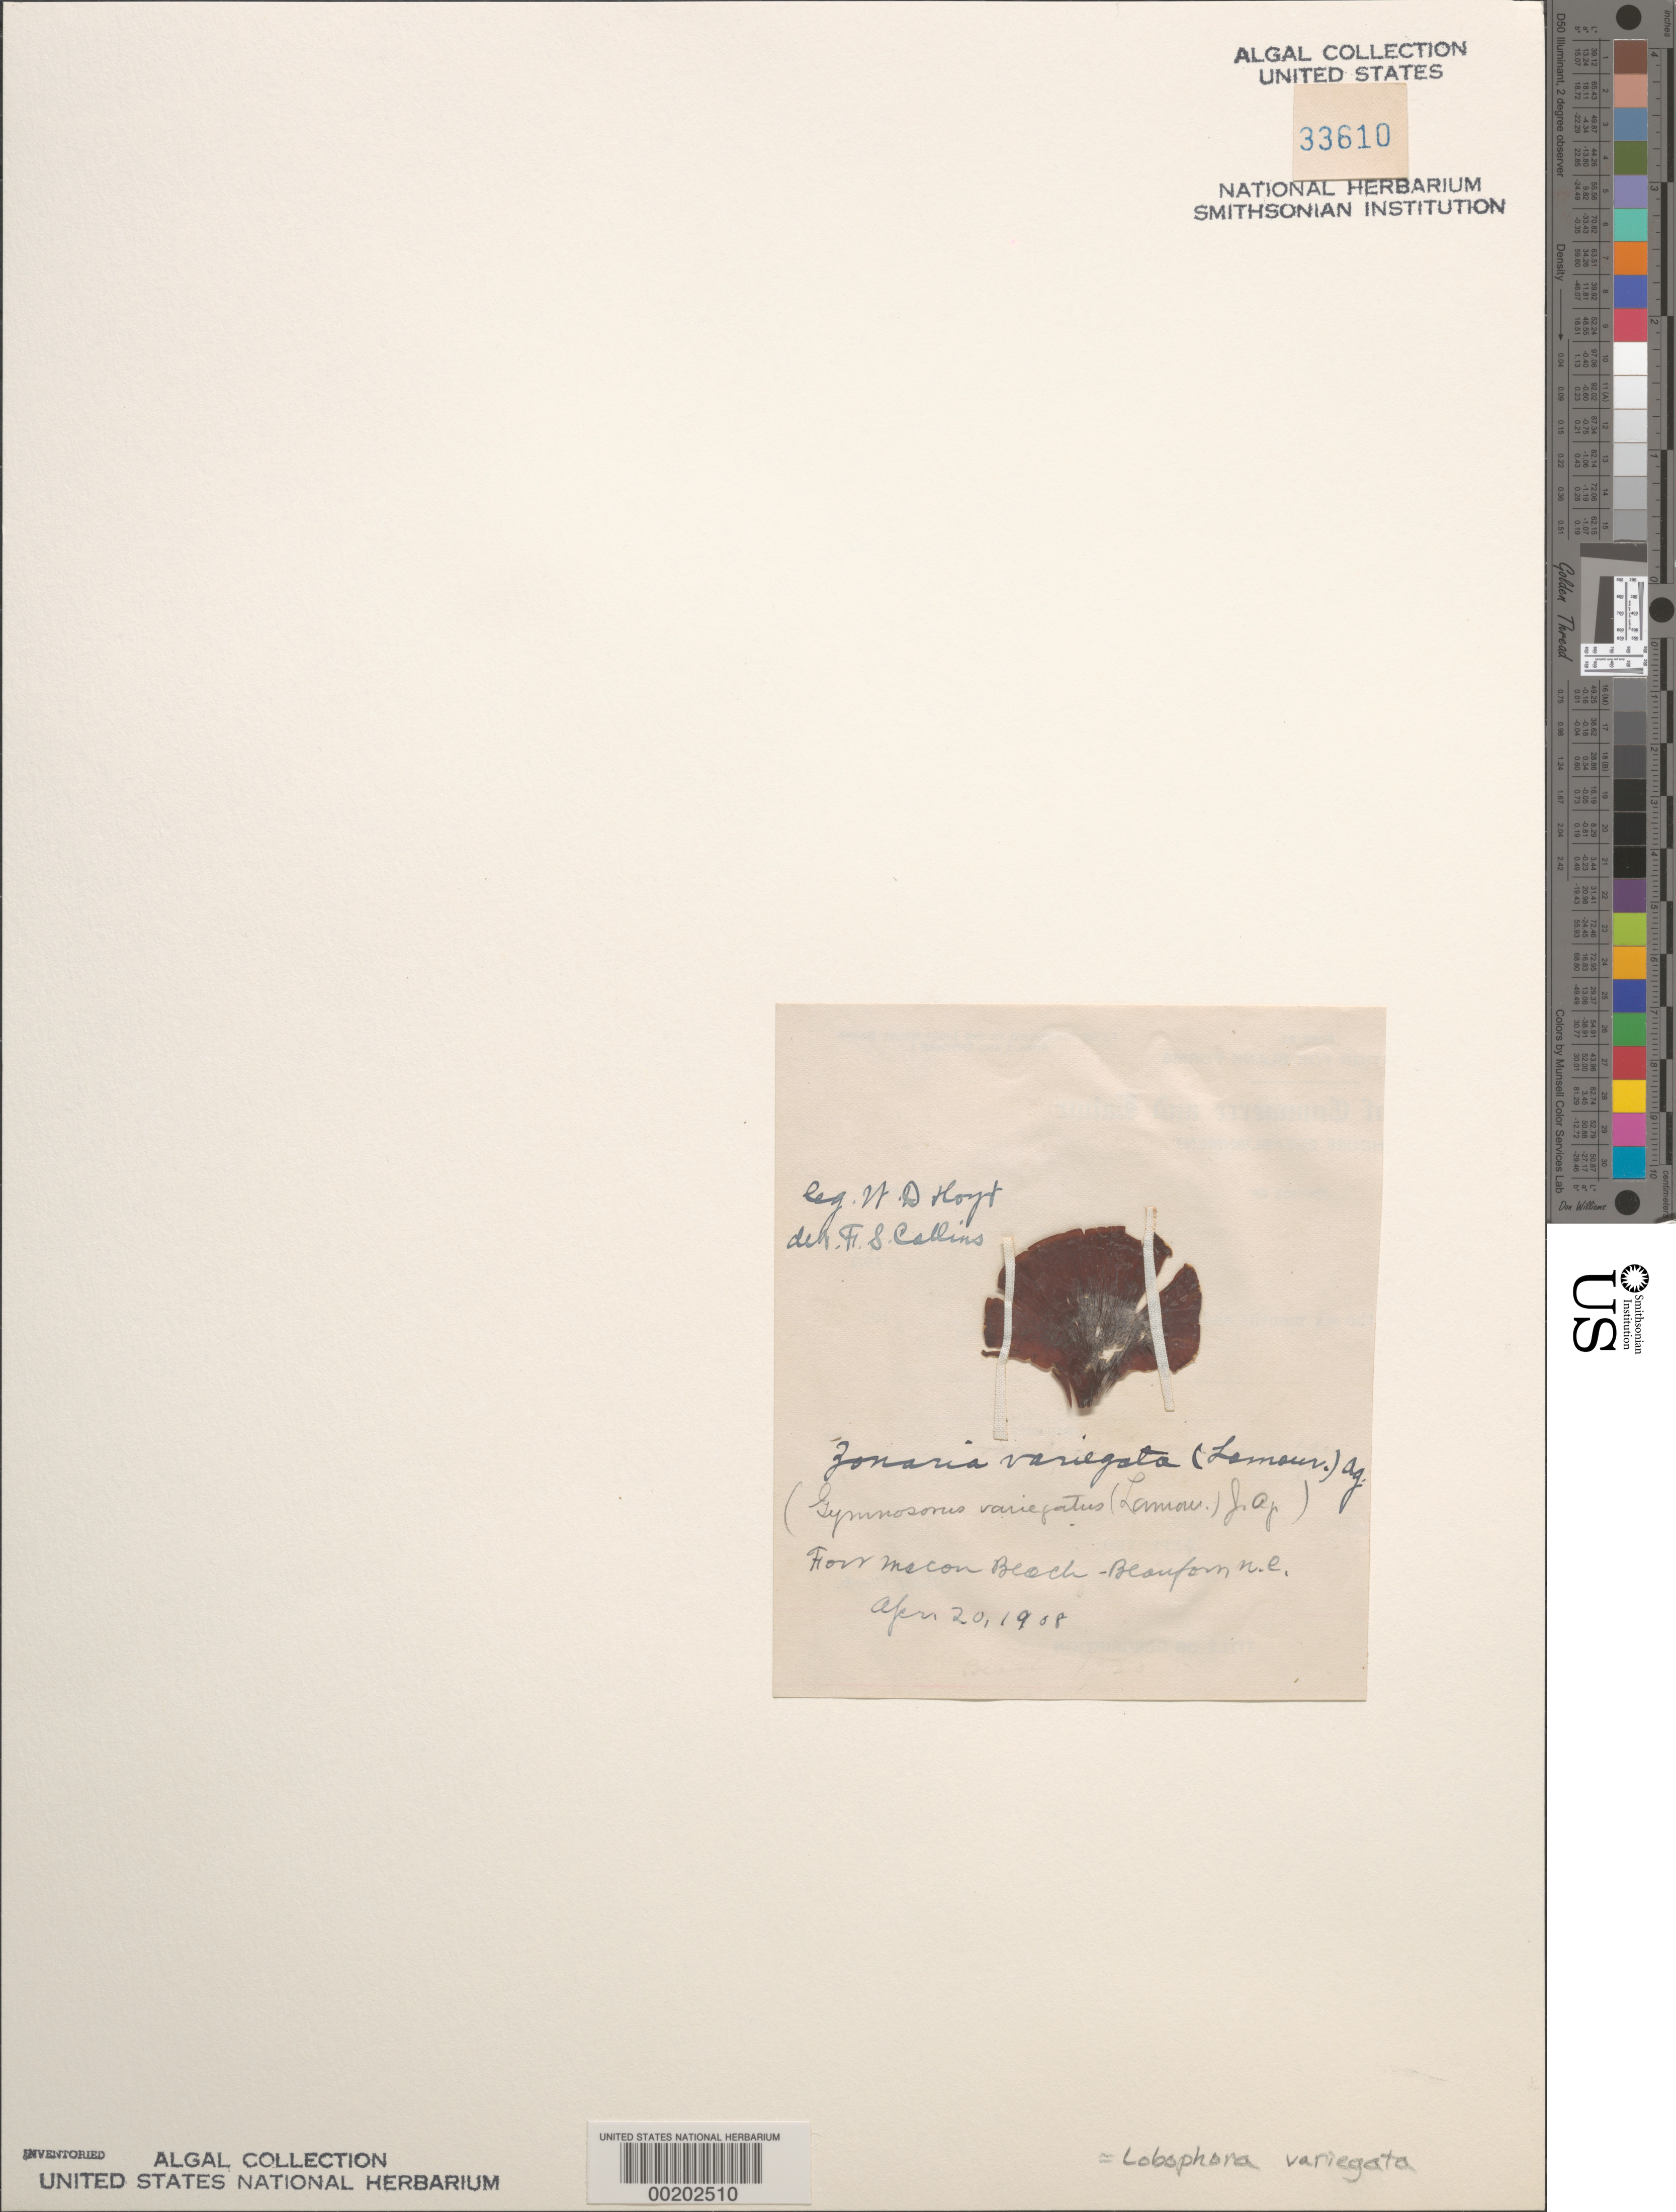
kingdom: Chromista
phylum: Ochrophyta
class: Phaeophyceae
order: Dictyotales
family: Dictyotaceae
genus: Lobophora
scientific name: Lobophora variegata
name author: (J.V.Lamouroux) Womersley & E.C. Oliveira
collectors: W. D. Hoyt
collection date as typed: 20 Apr 1908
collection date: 1908-04-20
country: United States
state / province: North Carolina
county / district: Carteret County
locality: Beaufort, Fort Macon Beach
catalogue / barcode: US 33610